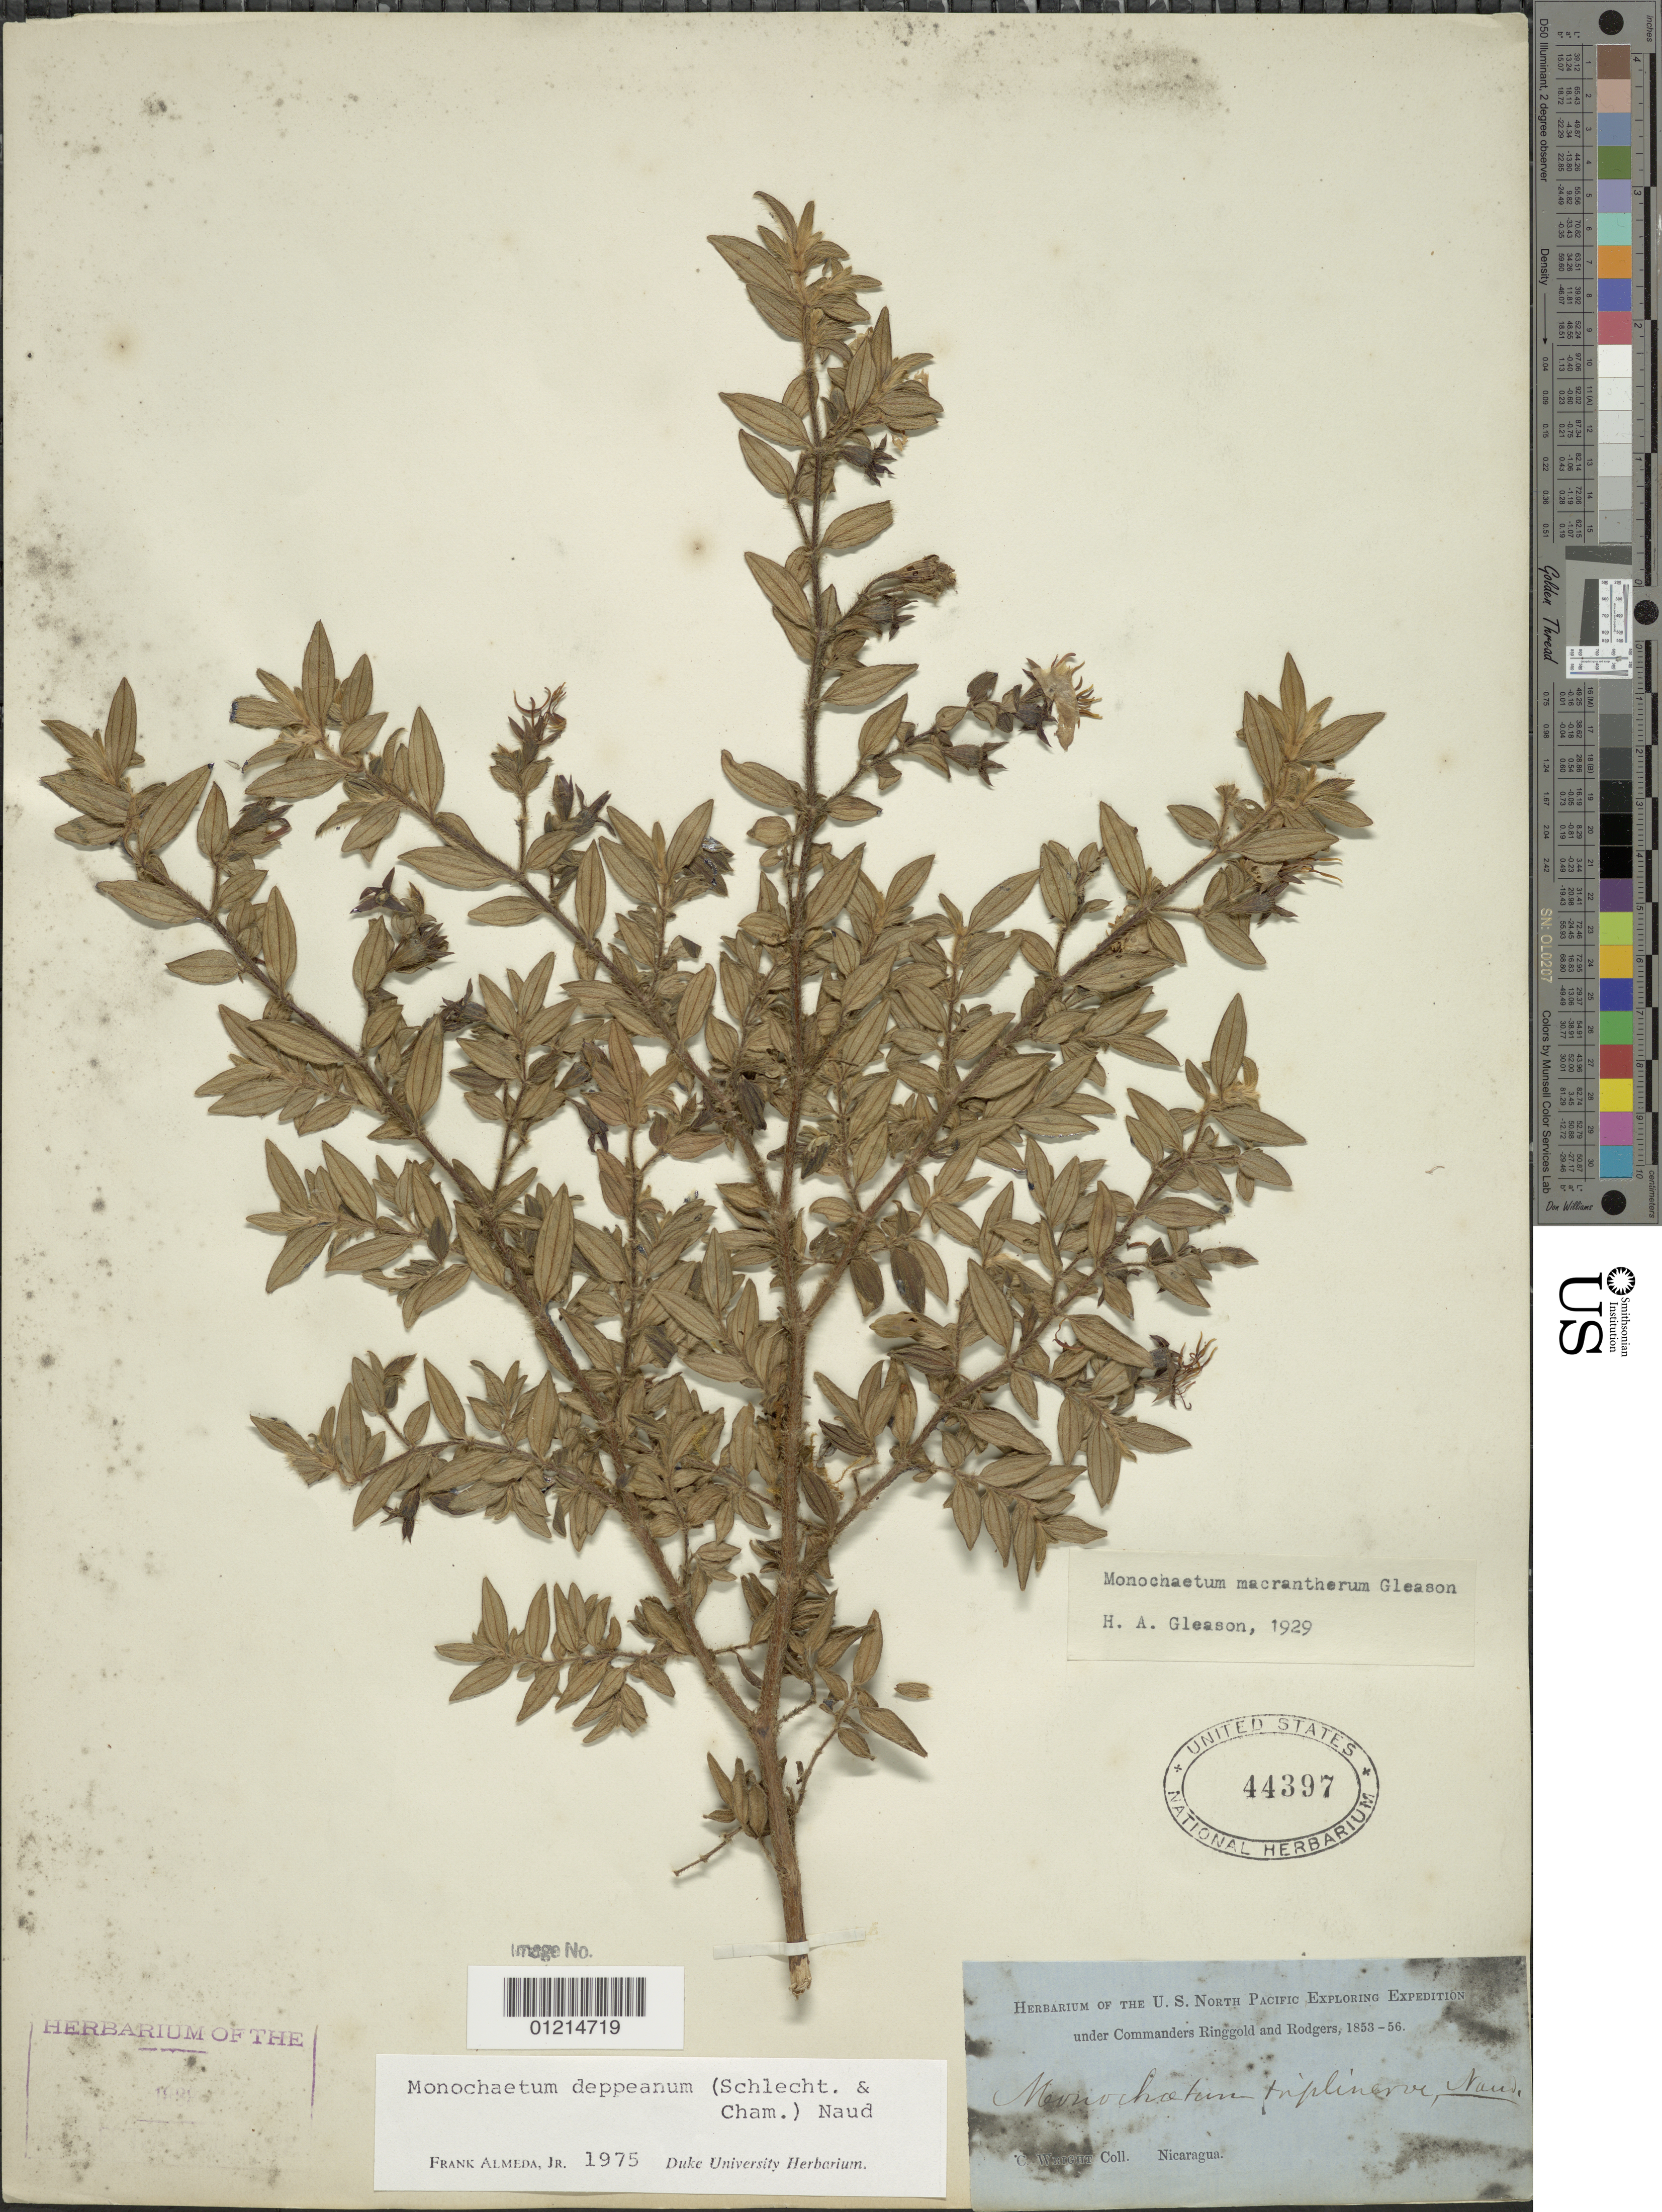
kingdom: Plantae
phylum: Tracheophyta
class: Magnoliopsida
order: Myrtales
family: Melastomataceae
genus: Monochaetum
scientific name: Monochaetum deppeanum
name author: (Schltdl. & Cham.) Naudin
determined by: Almeda, F.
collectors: C. Wright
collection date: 1853/1856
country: Nicaragua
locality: U.S. North Pacific Exploring Expedition under Commanders Ringgold and Rodgers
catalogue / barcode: US 44397